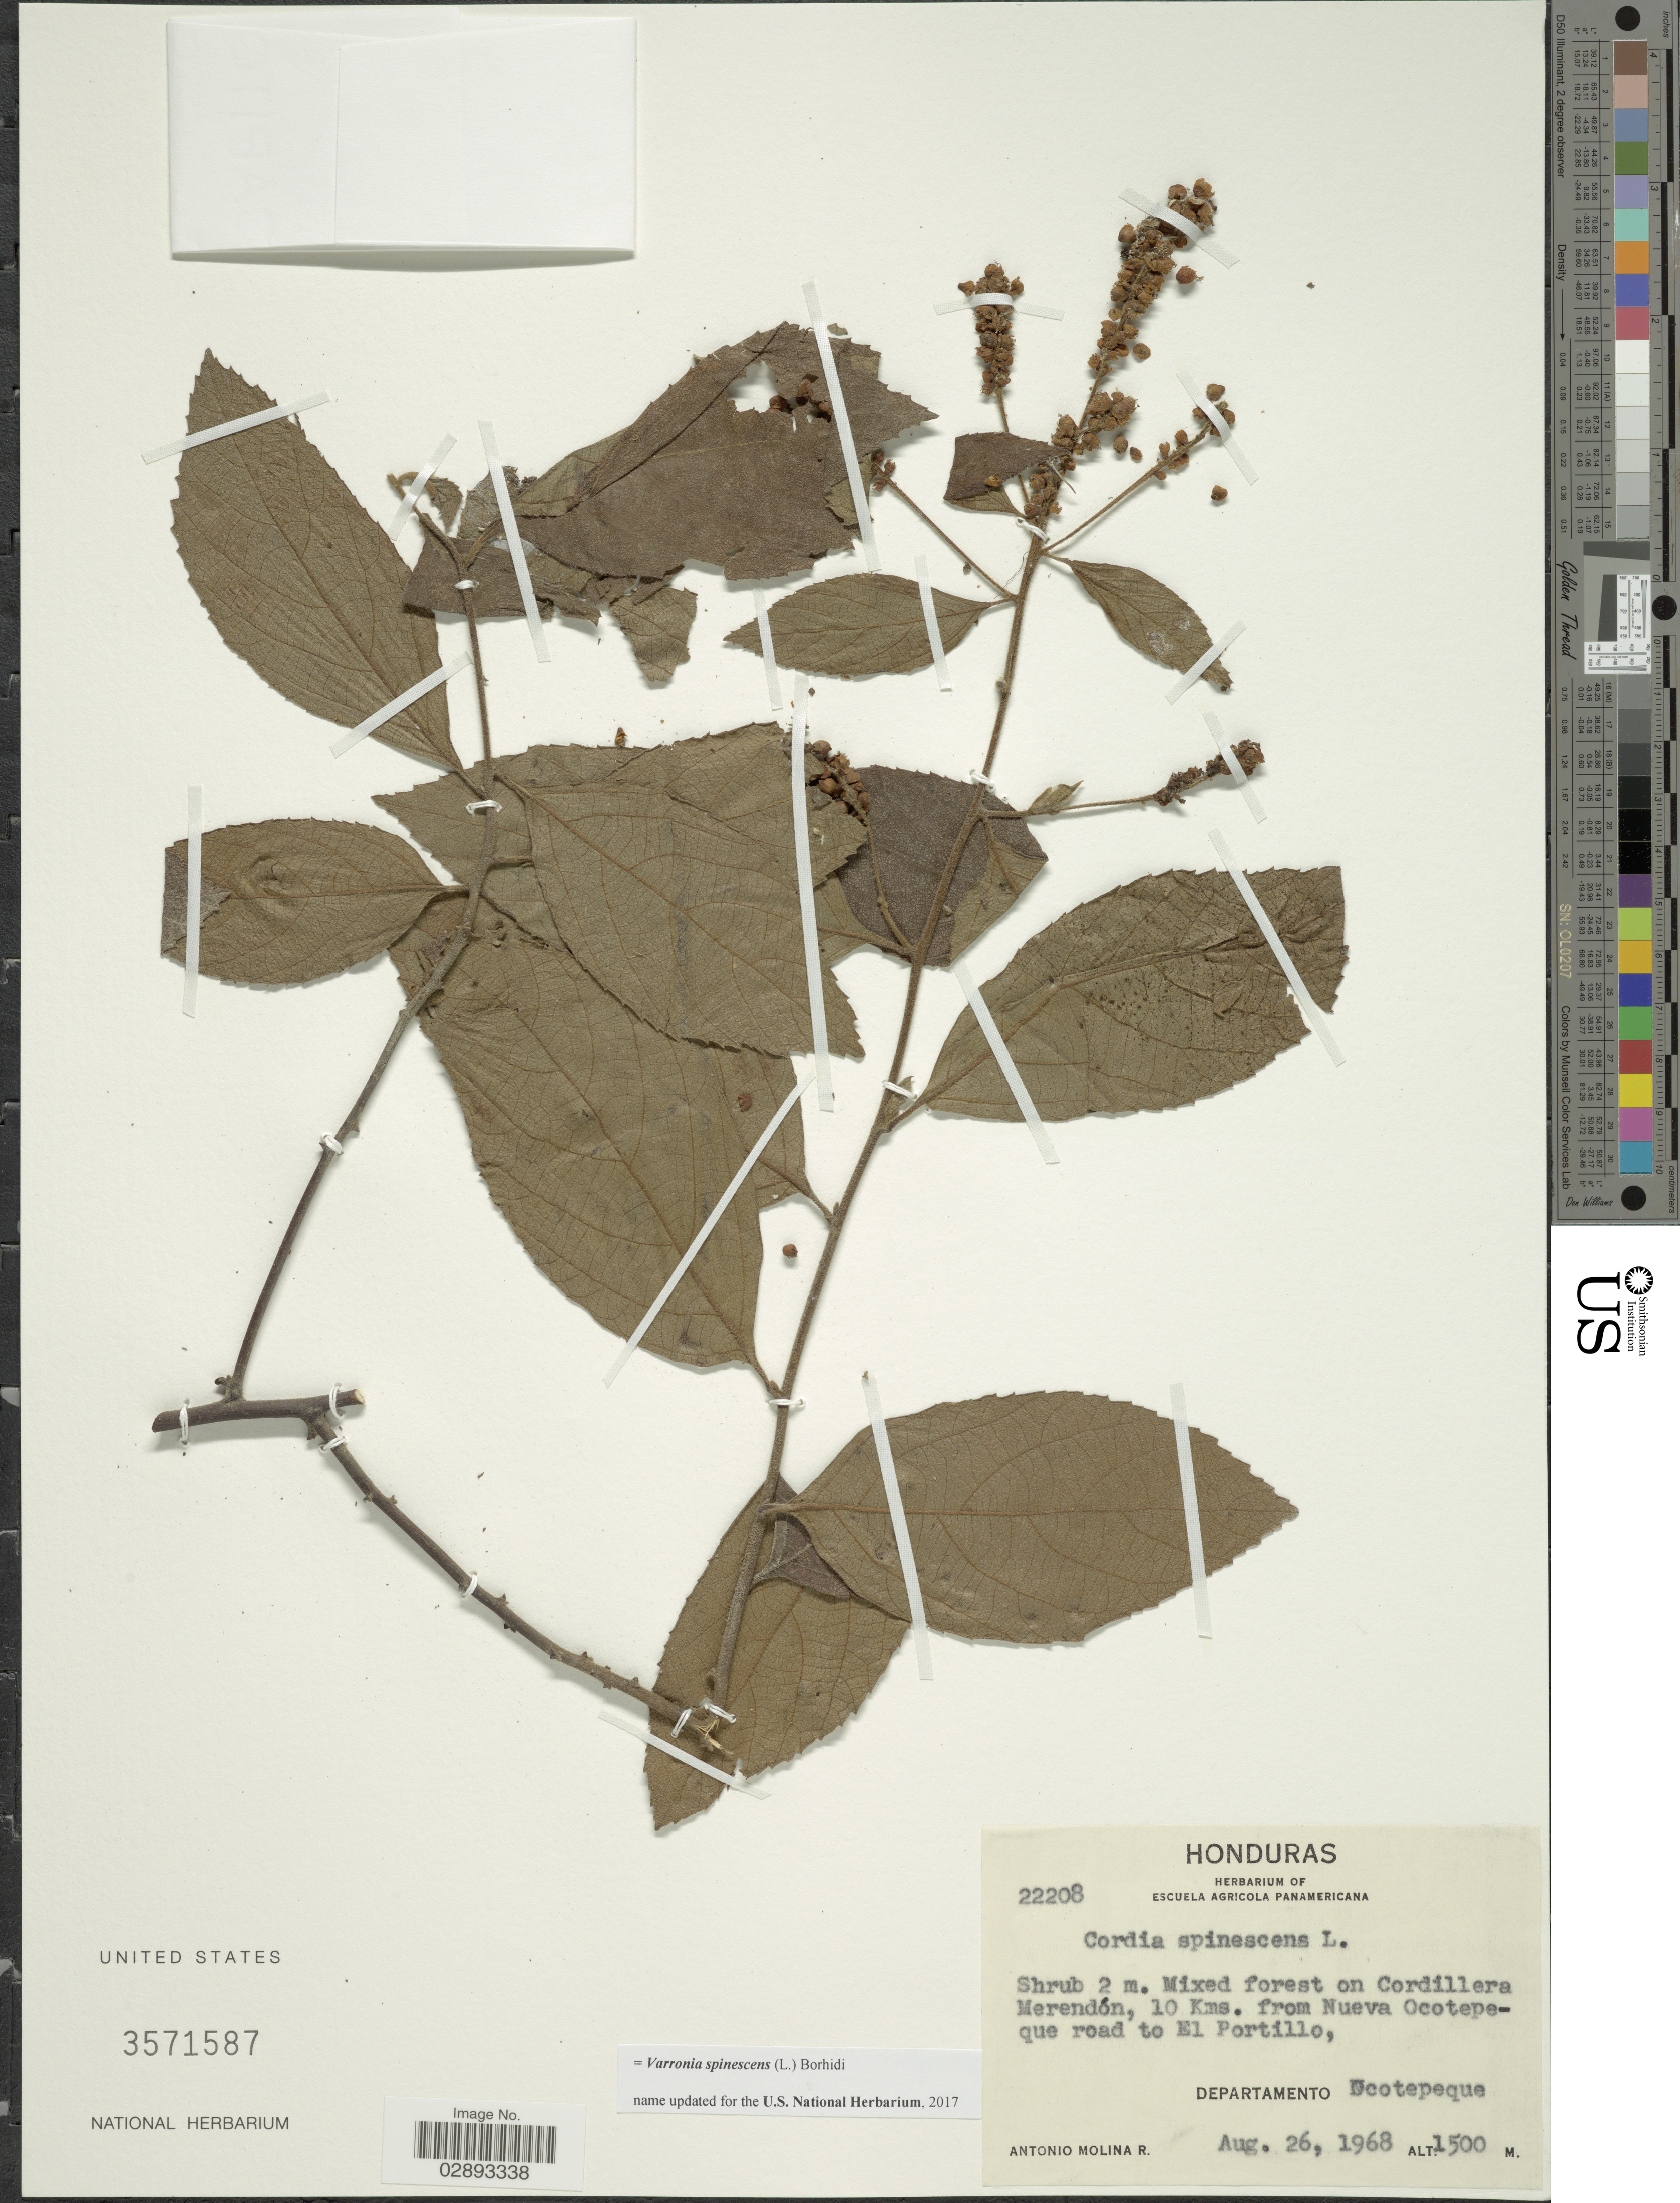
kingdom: Plantae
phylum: Tracheophyta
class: Magnoliopsida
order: Boraginales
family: Cordiaceae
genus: Varronia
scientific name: Varronia spinescens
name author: (L.) Borhidi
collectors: A. Molina R.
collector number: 22208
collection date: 1968-08-26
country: Honduras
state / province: Ocotepeque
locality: Mixed forest on Cordillera Meredón, 10 Kms. from Nueva Ocotepeque road to El Portillo, Departamento Ocotepeque.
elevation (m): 1500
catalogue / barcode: US 3571587